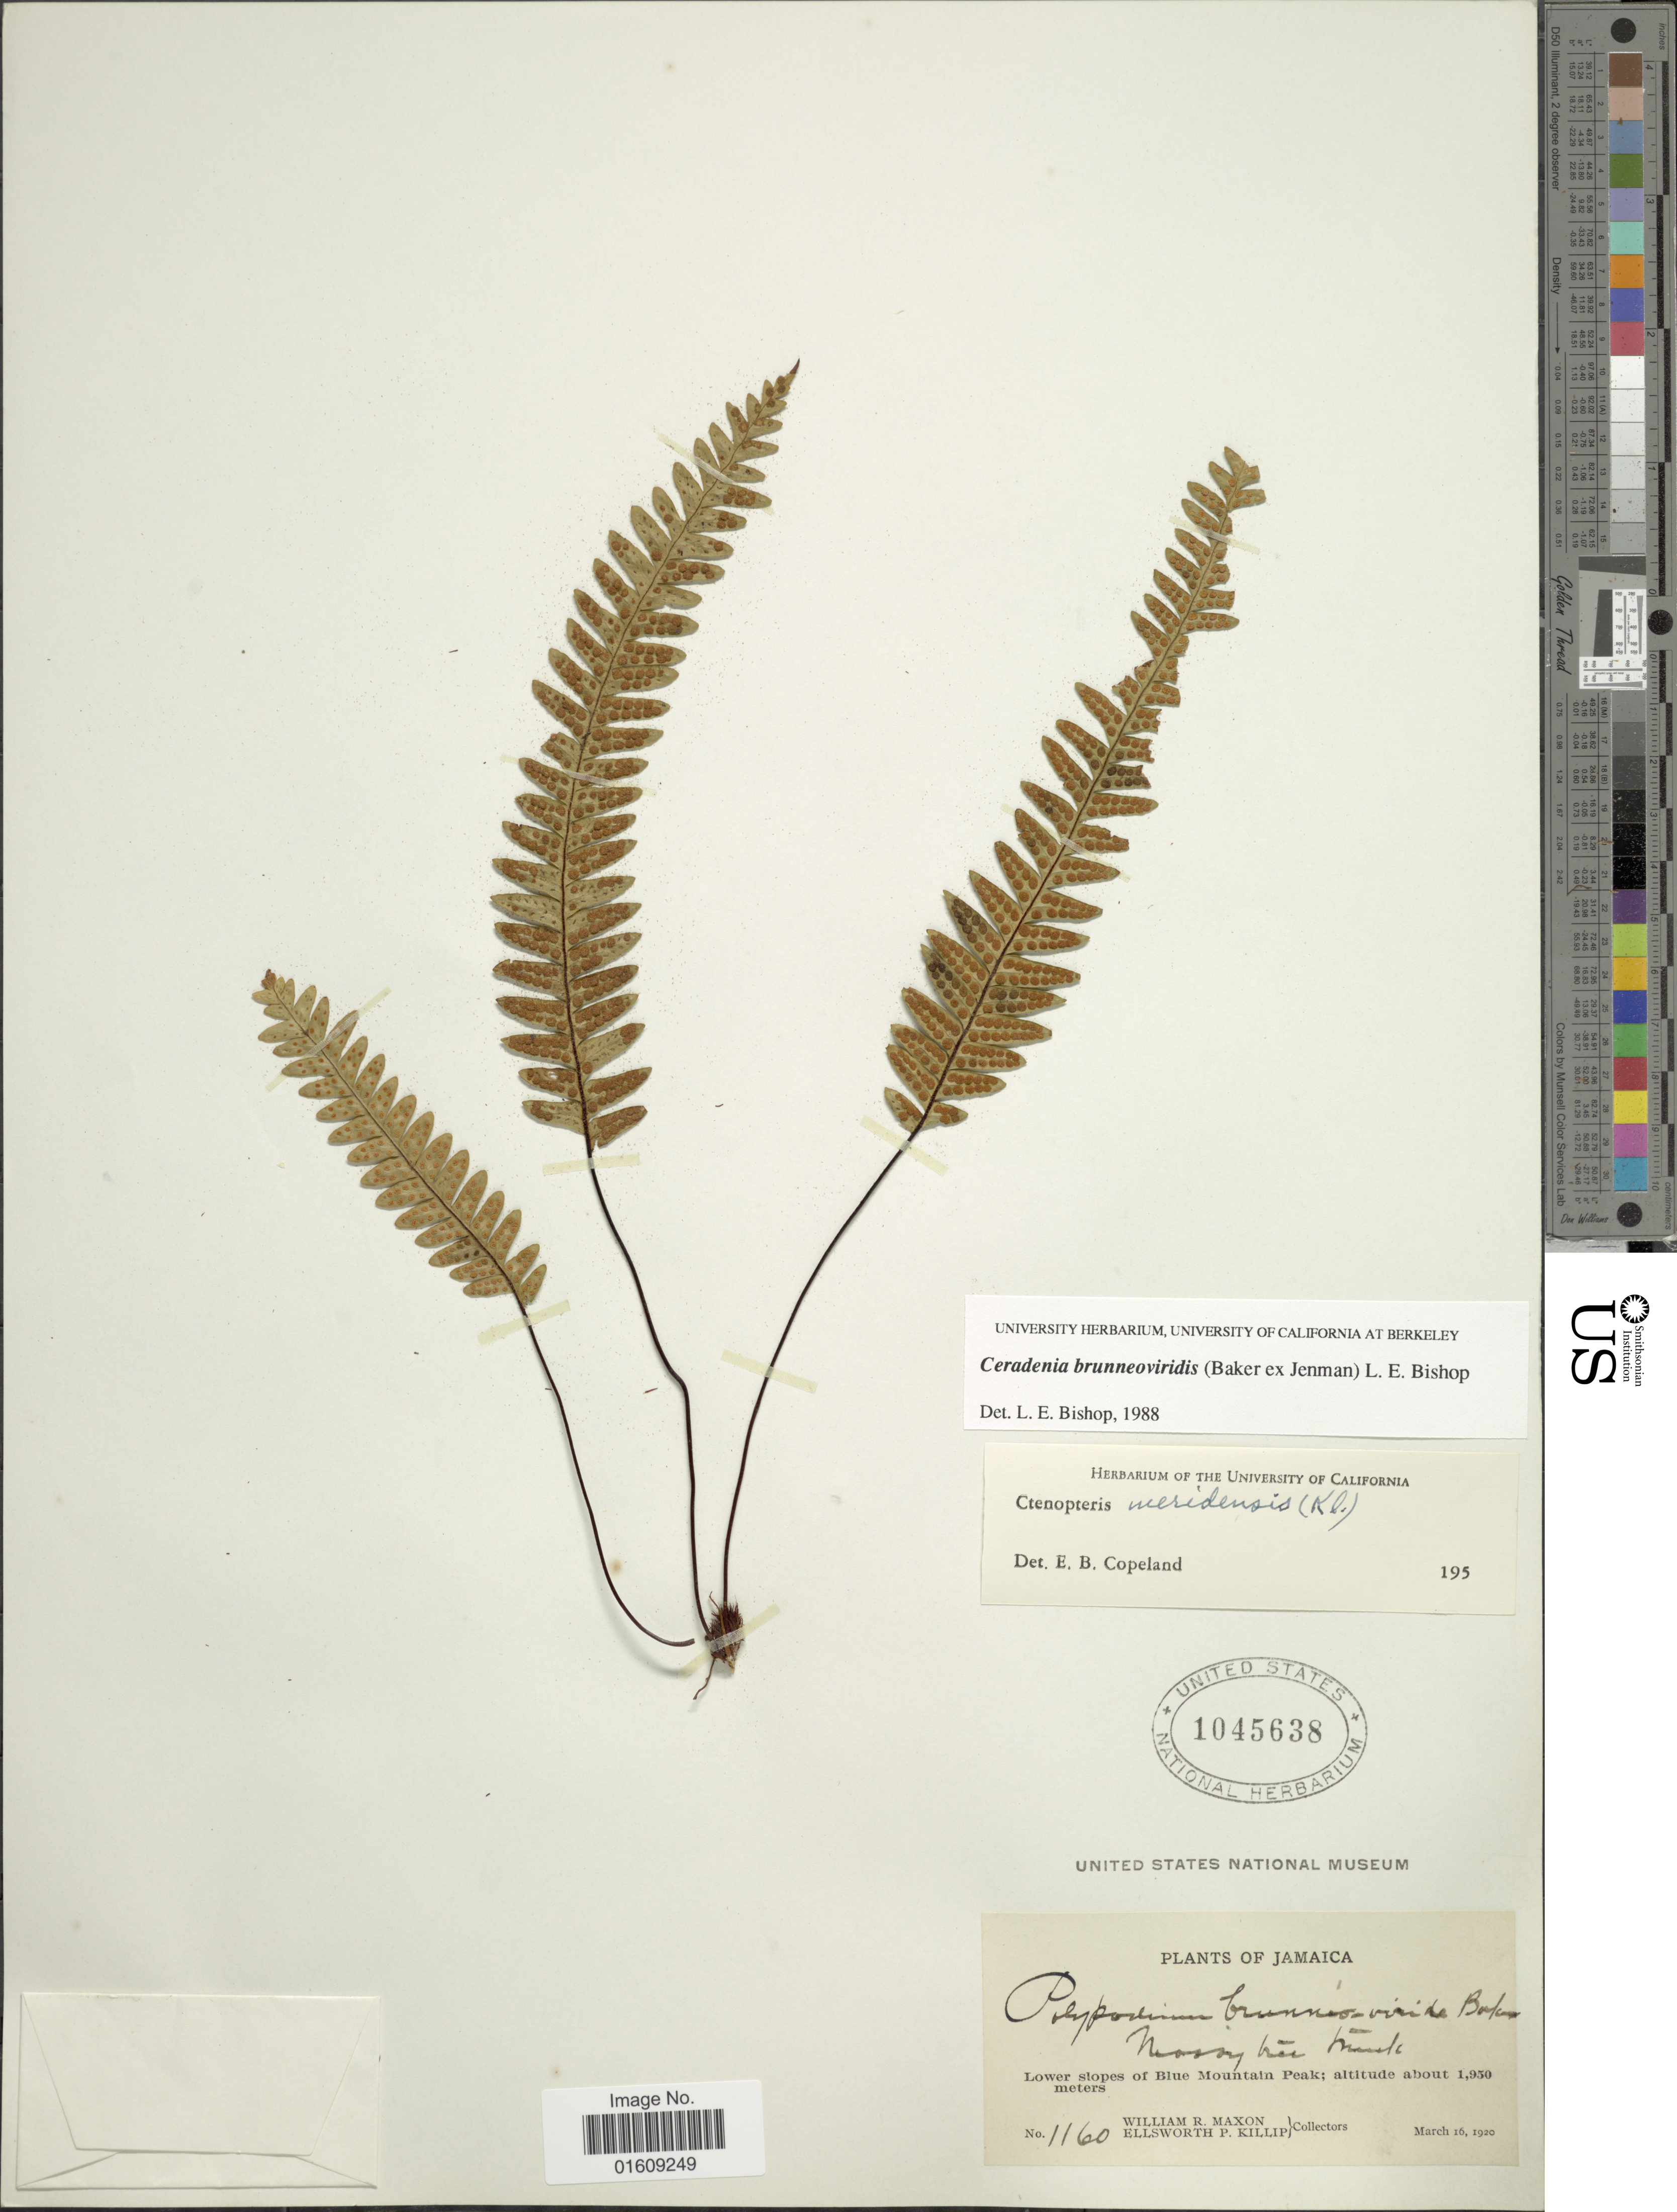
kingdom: Plantae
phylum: Tracheophyta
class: Polypodiopsida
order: Polypodiales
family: Polypodiaceae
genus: Ceradenia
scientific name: Ceradenia brunneoviridis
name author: (Baker ex Jenman) L.E. Bishop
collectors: W. R. Maxon & E. P. Killip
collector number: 1160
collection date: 1920-03-16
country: Jamaica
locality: Jamaica, lower slopes of Blue Mountain Peak.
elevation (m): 1950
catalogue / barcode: US 1045638